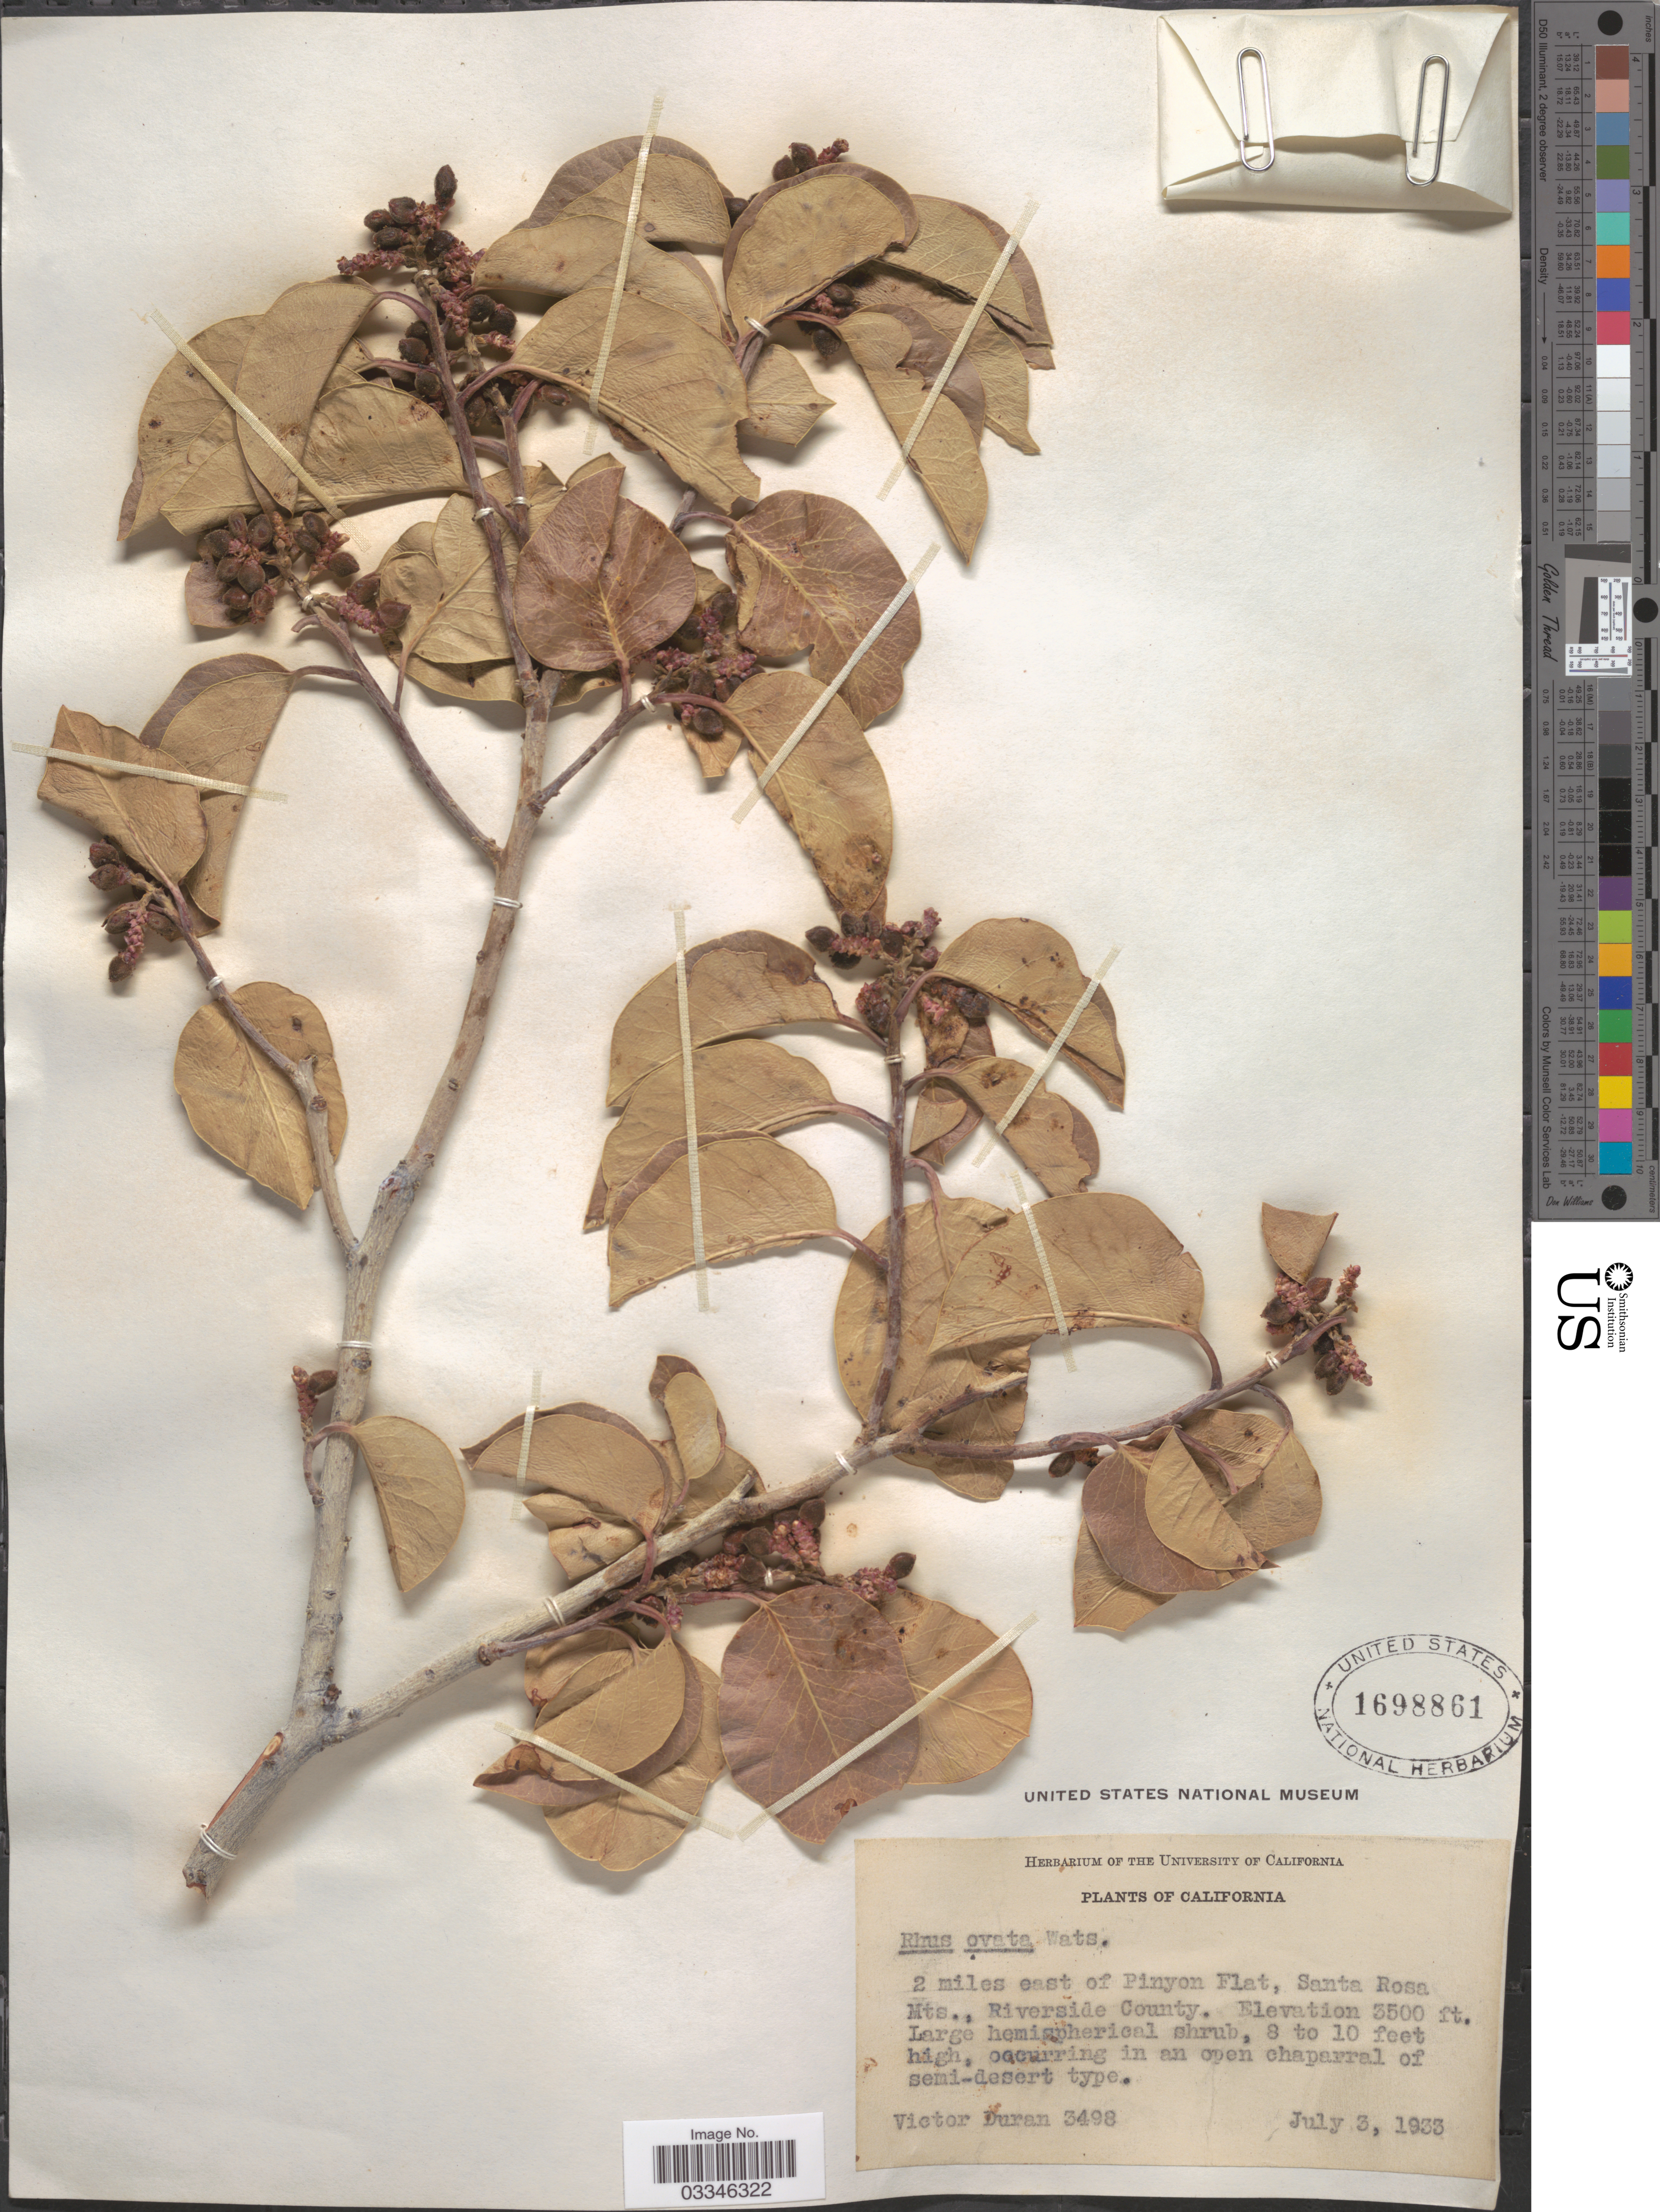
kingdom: Plantae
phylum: Tracheophyta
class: Magnoliopsida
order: Sapindales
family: Anacardiaceae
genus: Rhus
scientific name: Rhus ovata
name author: S. Watson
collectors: V. Duran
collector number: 3498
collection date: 1933-07-03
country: United States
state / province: California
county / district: Riverside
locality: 2 miles east of Pinyon Flat, Santa Rosa Mts., Riverside County.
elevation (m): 1067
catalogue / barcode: US 1698861